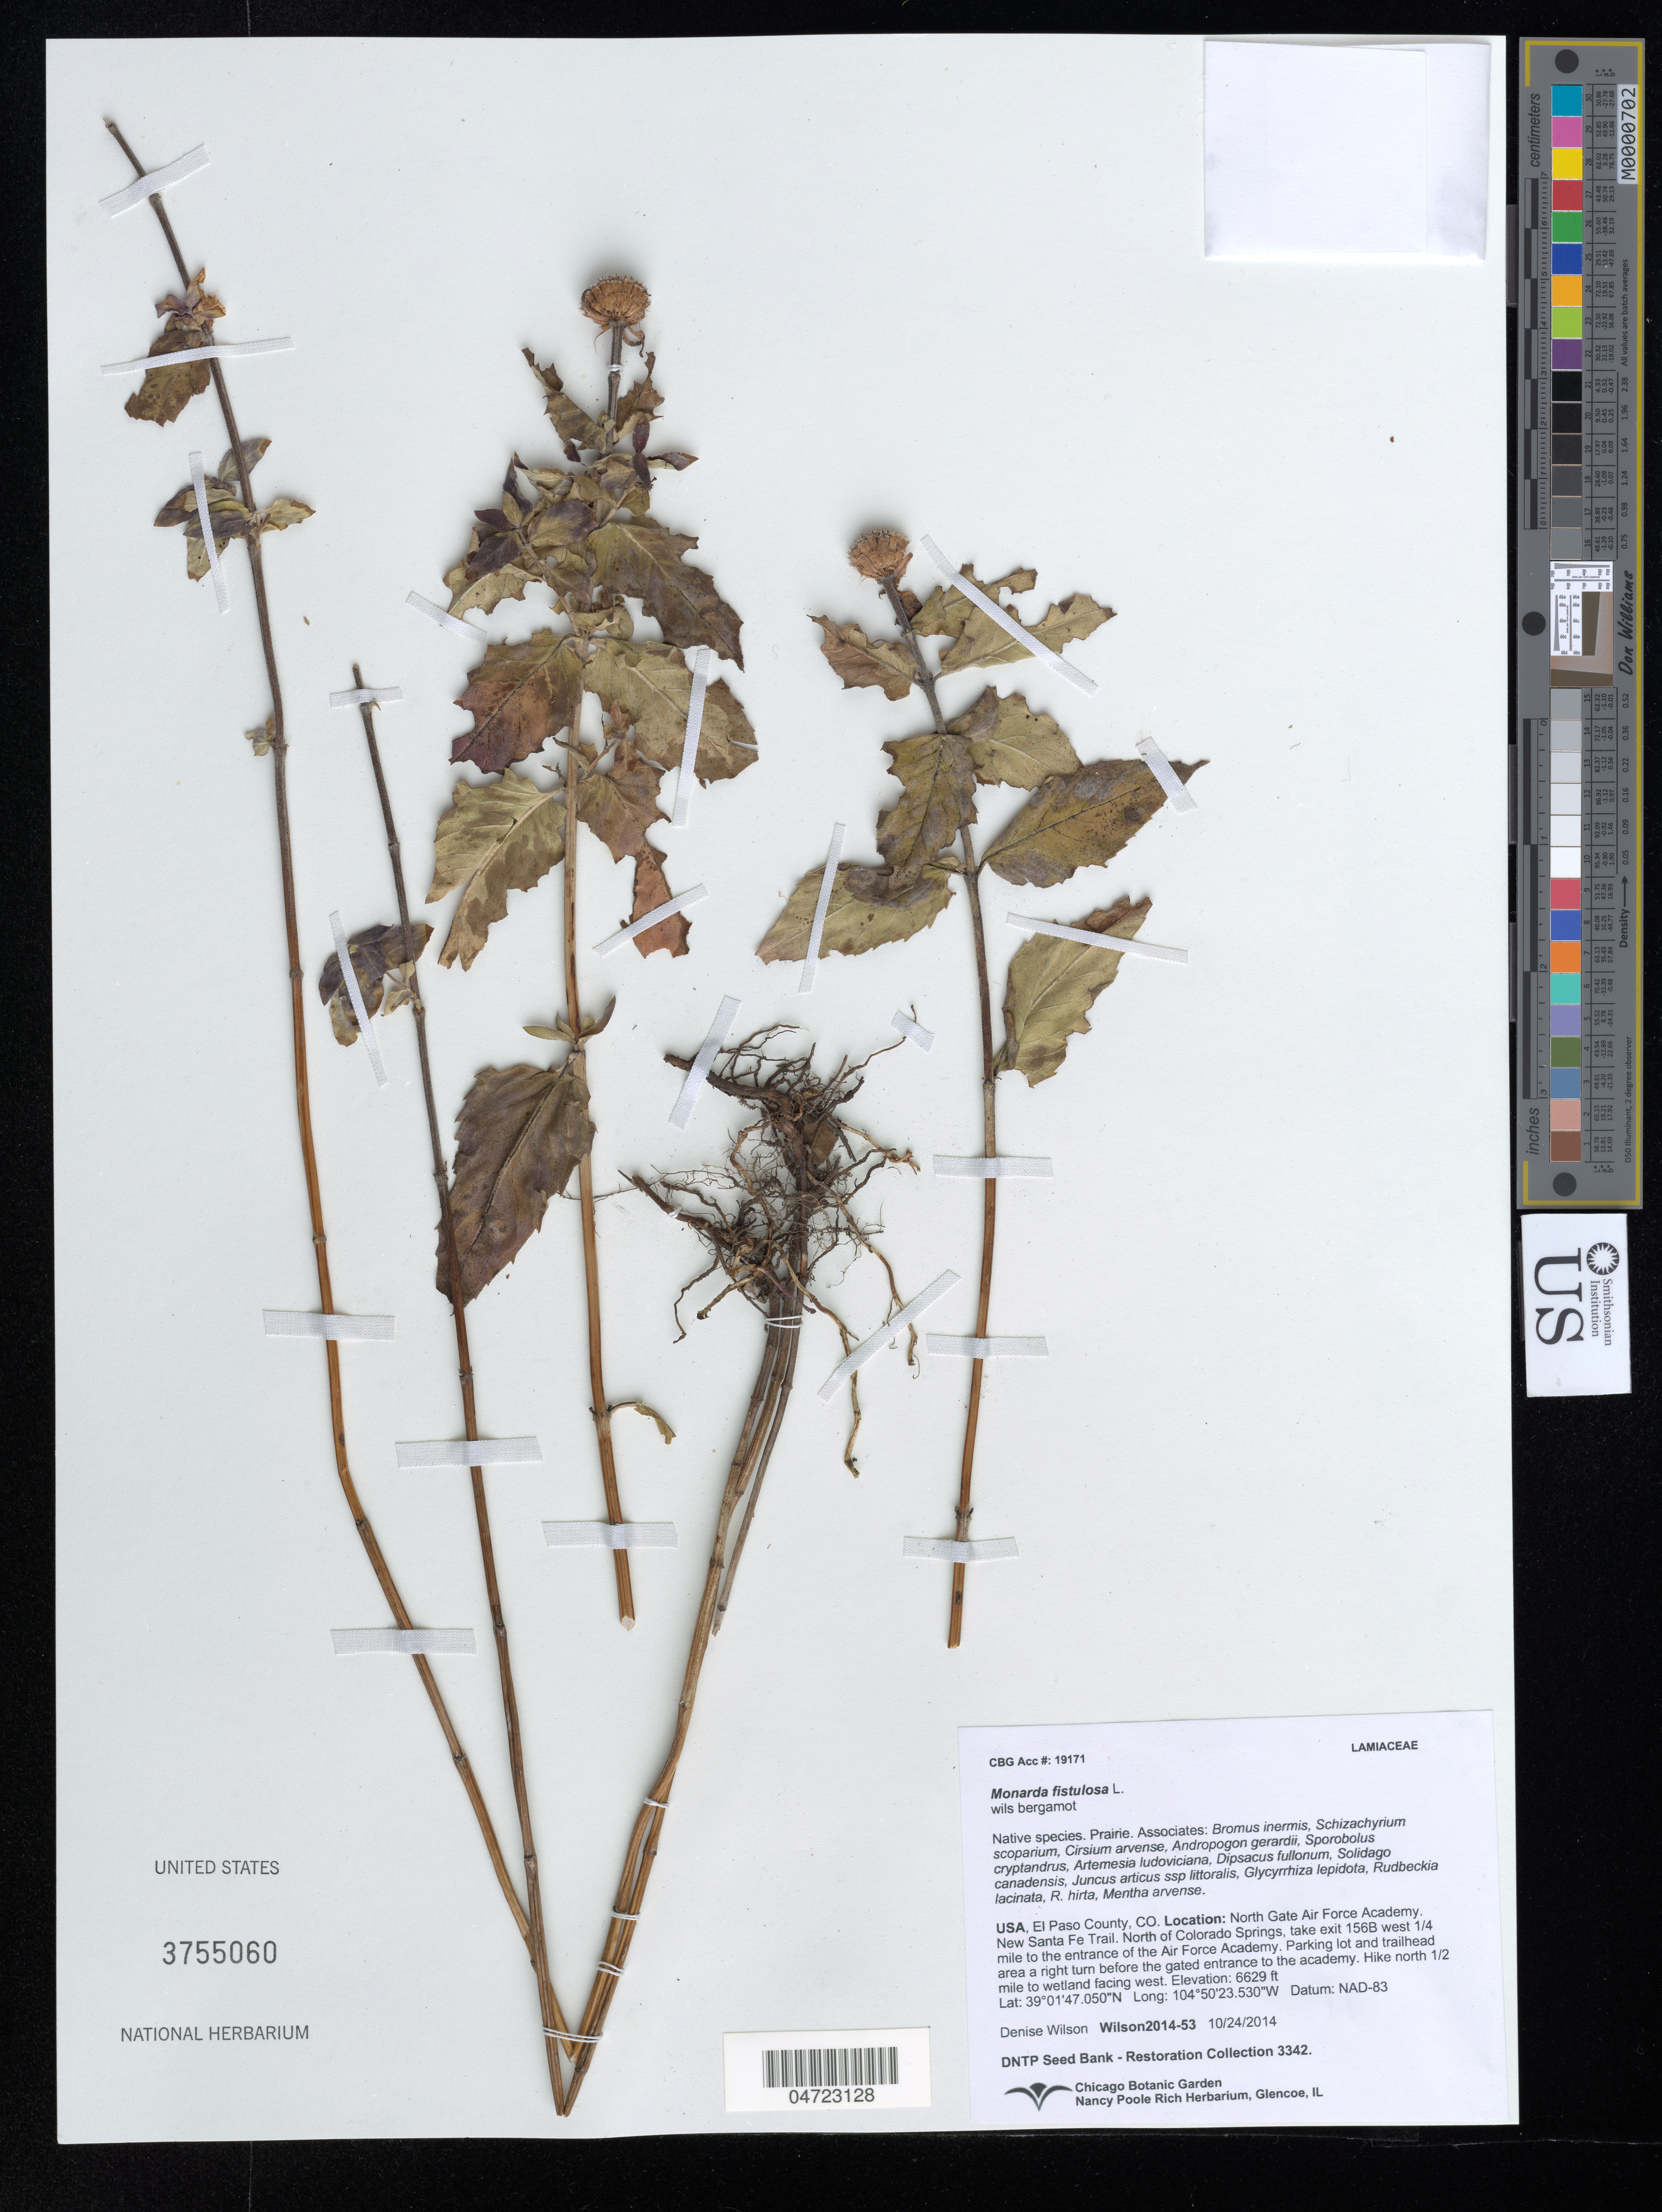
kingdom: Plantae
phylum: Tracheophyta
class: Magnoliopsida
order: Lamiales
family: Lamiaceae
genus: Monarda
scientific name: Monarda fistulosa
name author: L.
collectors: D. Wilson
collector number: Wilson2014-53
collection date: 2014-10-24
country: United States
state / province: Colorado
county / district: El Paso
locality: El Paso County. North Gate Air Force Academy. New Santa Fe Trail. North of Colorado Springs, take exit 156B west 1/4 mile to the entrance of the Air Force Academy. Parking lot and trailhead area a right turn before the gated entrance to the academy. Hike north 1/2 mile to wetland facing west.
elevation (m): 2021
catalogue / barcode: US 3755060